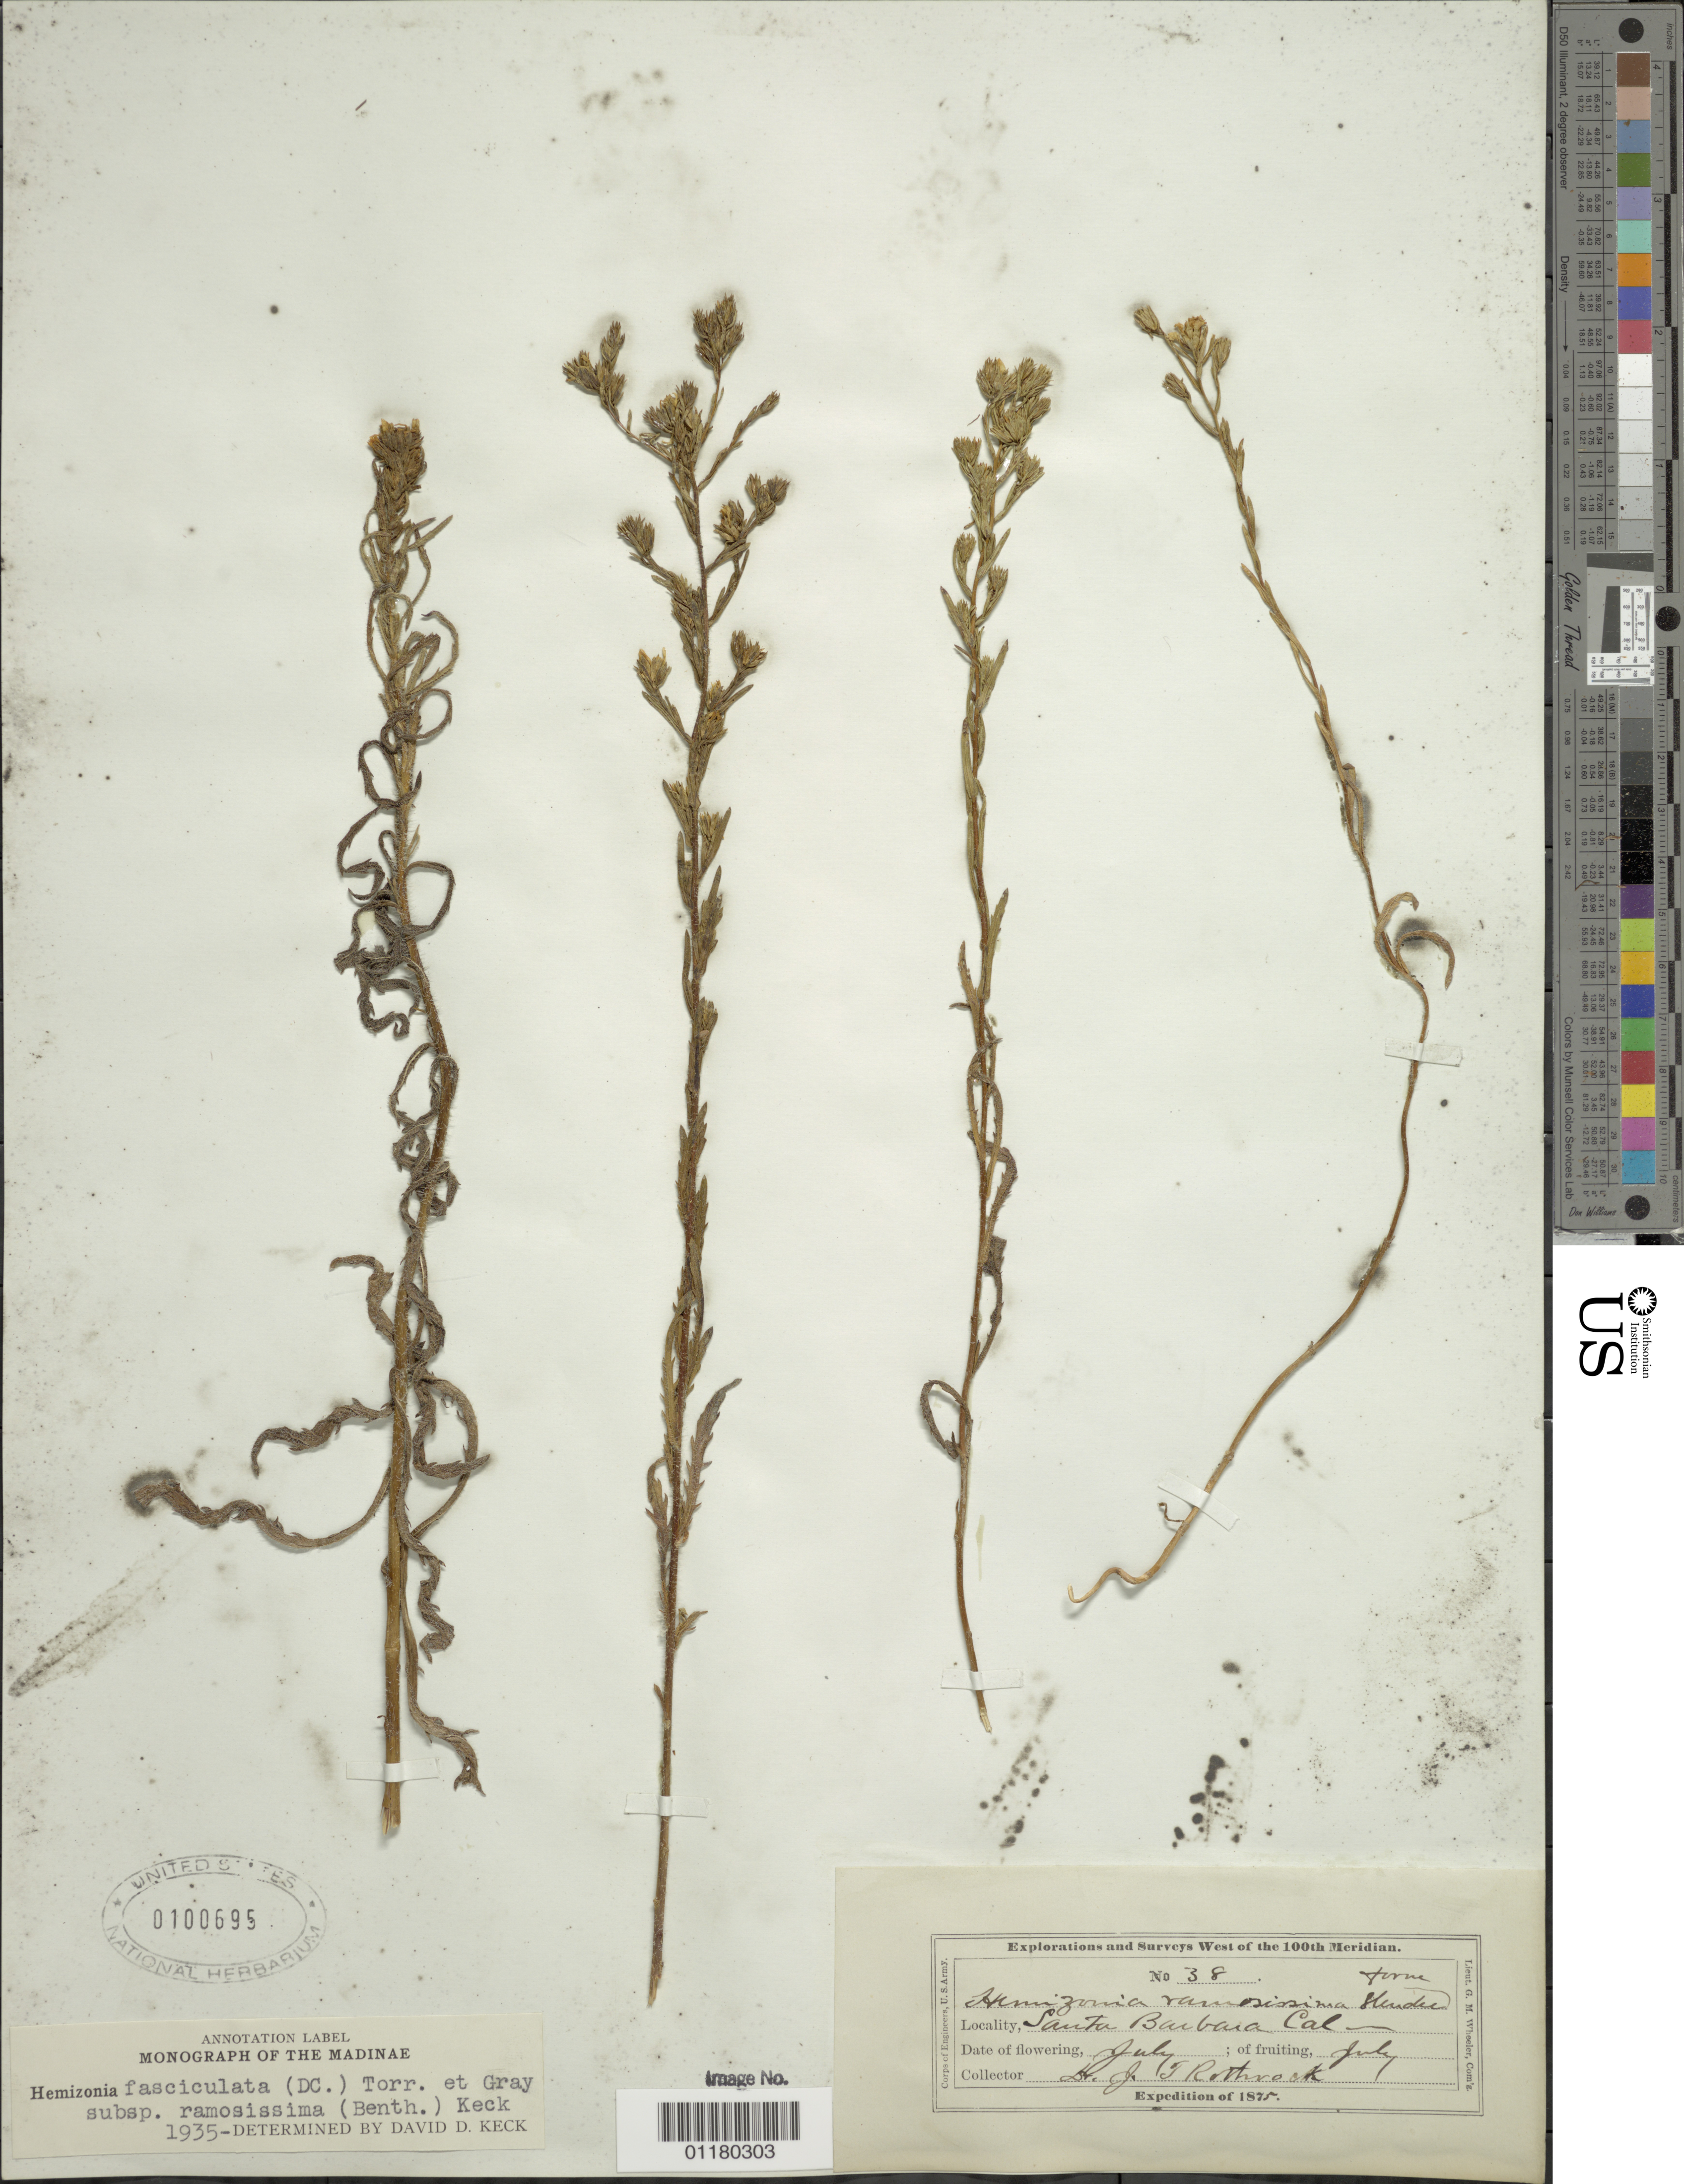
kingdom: Plantae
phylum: Tracheophyta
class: Magnoliopsida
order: Asterales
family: Asteraceae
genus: Hemizonia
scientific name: Hemizonia fasciculata subsp. ramosissima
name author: (Benth.) D.D. Keck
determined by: Keck, David D.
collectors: J. T. Rothrock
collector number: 38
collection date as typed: Jul 1875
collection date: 1875-07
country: United States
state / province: California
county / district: Santa Barbara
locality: Santa Barbara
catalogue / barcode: US 100695